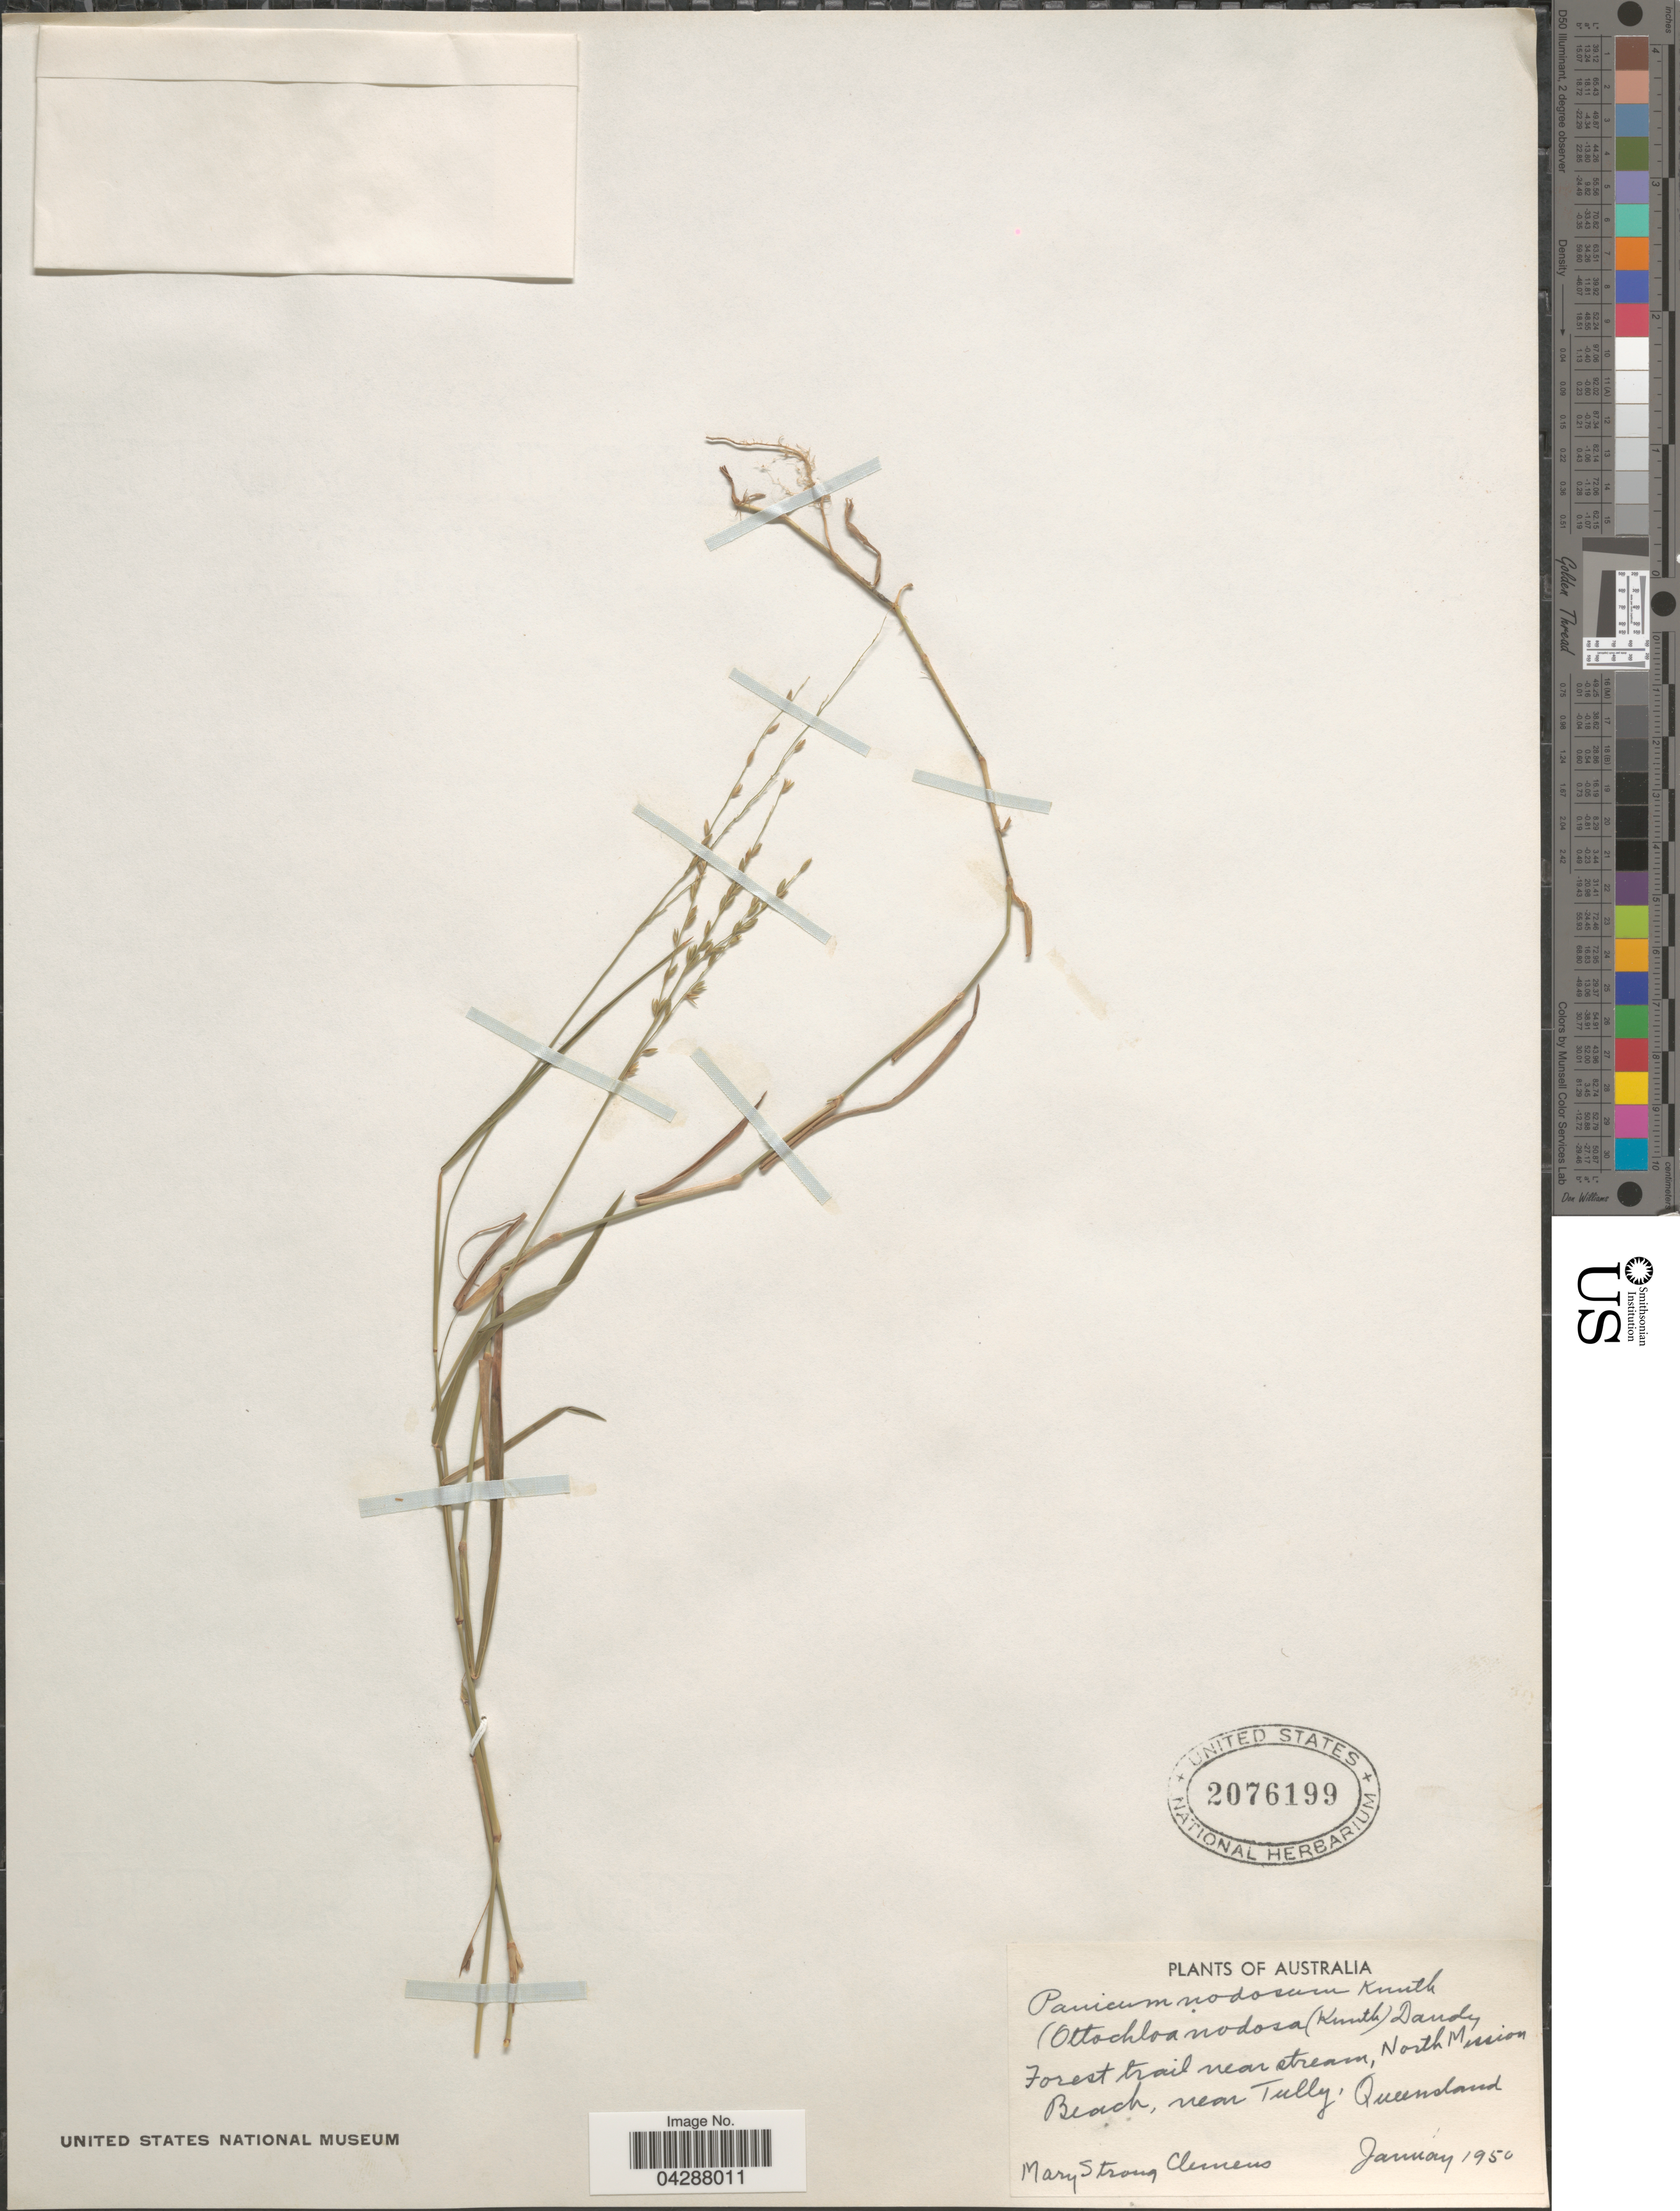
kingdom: Plantae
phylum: Tracheophyta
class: Liliopsida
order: Poales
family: Poaceae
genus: Ottochloa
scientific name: Ottochloa nodosa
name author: (Kunth) Dandy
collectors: M. S. Clemens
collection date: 1950-01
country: Australia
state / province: Queensland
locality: Forest trail near stream, North Mission Beach, near Tully.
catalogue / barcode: US 2076199